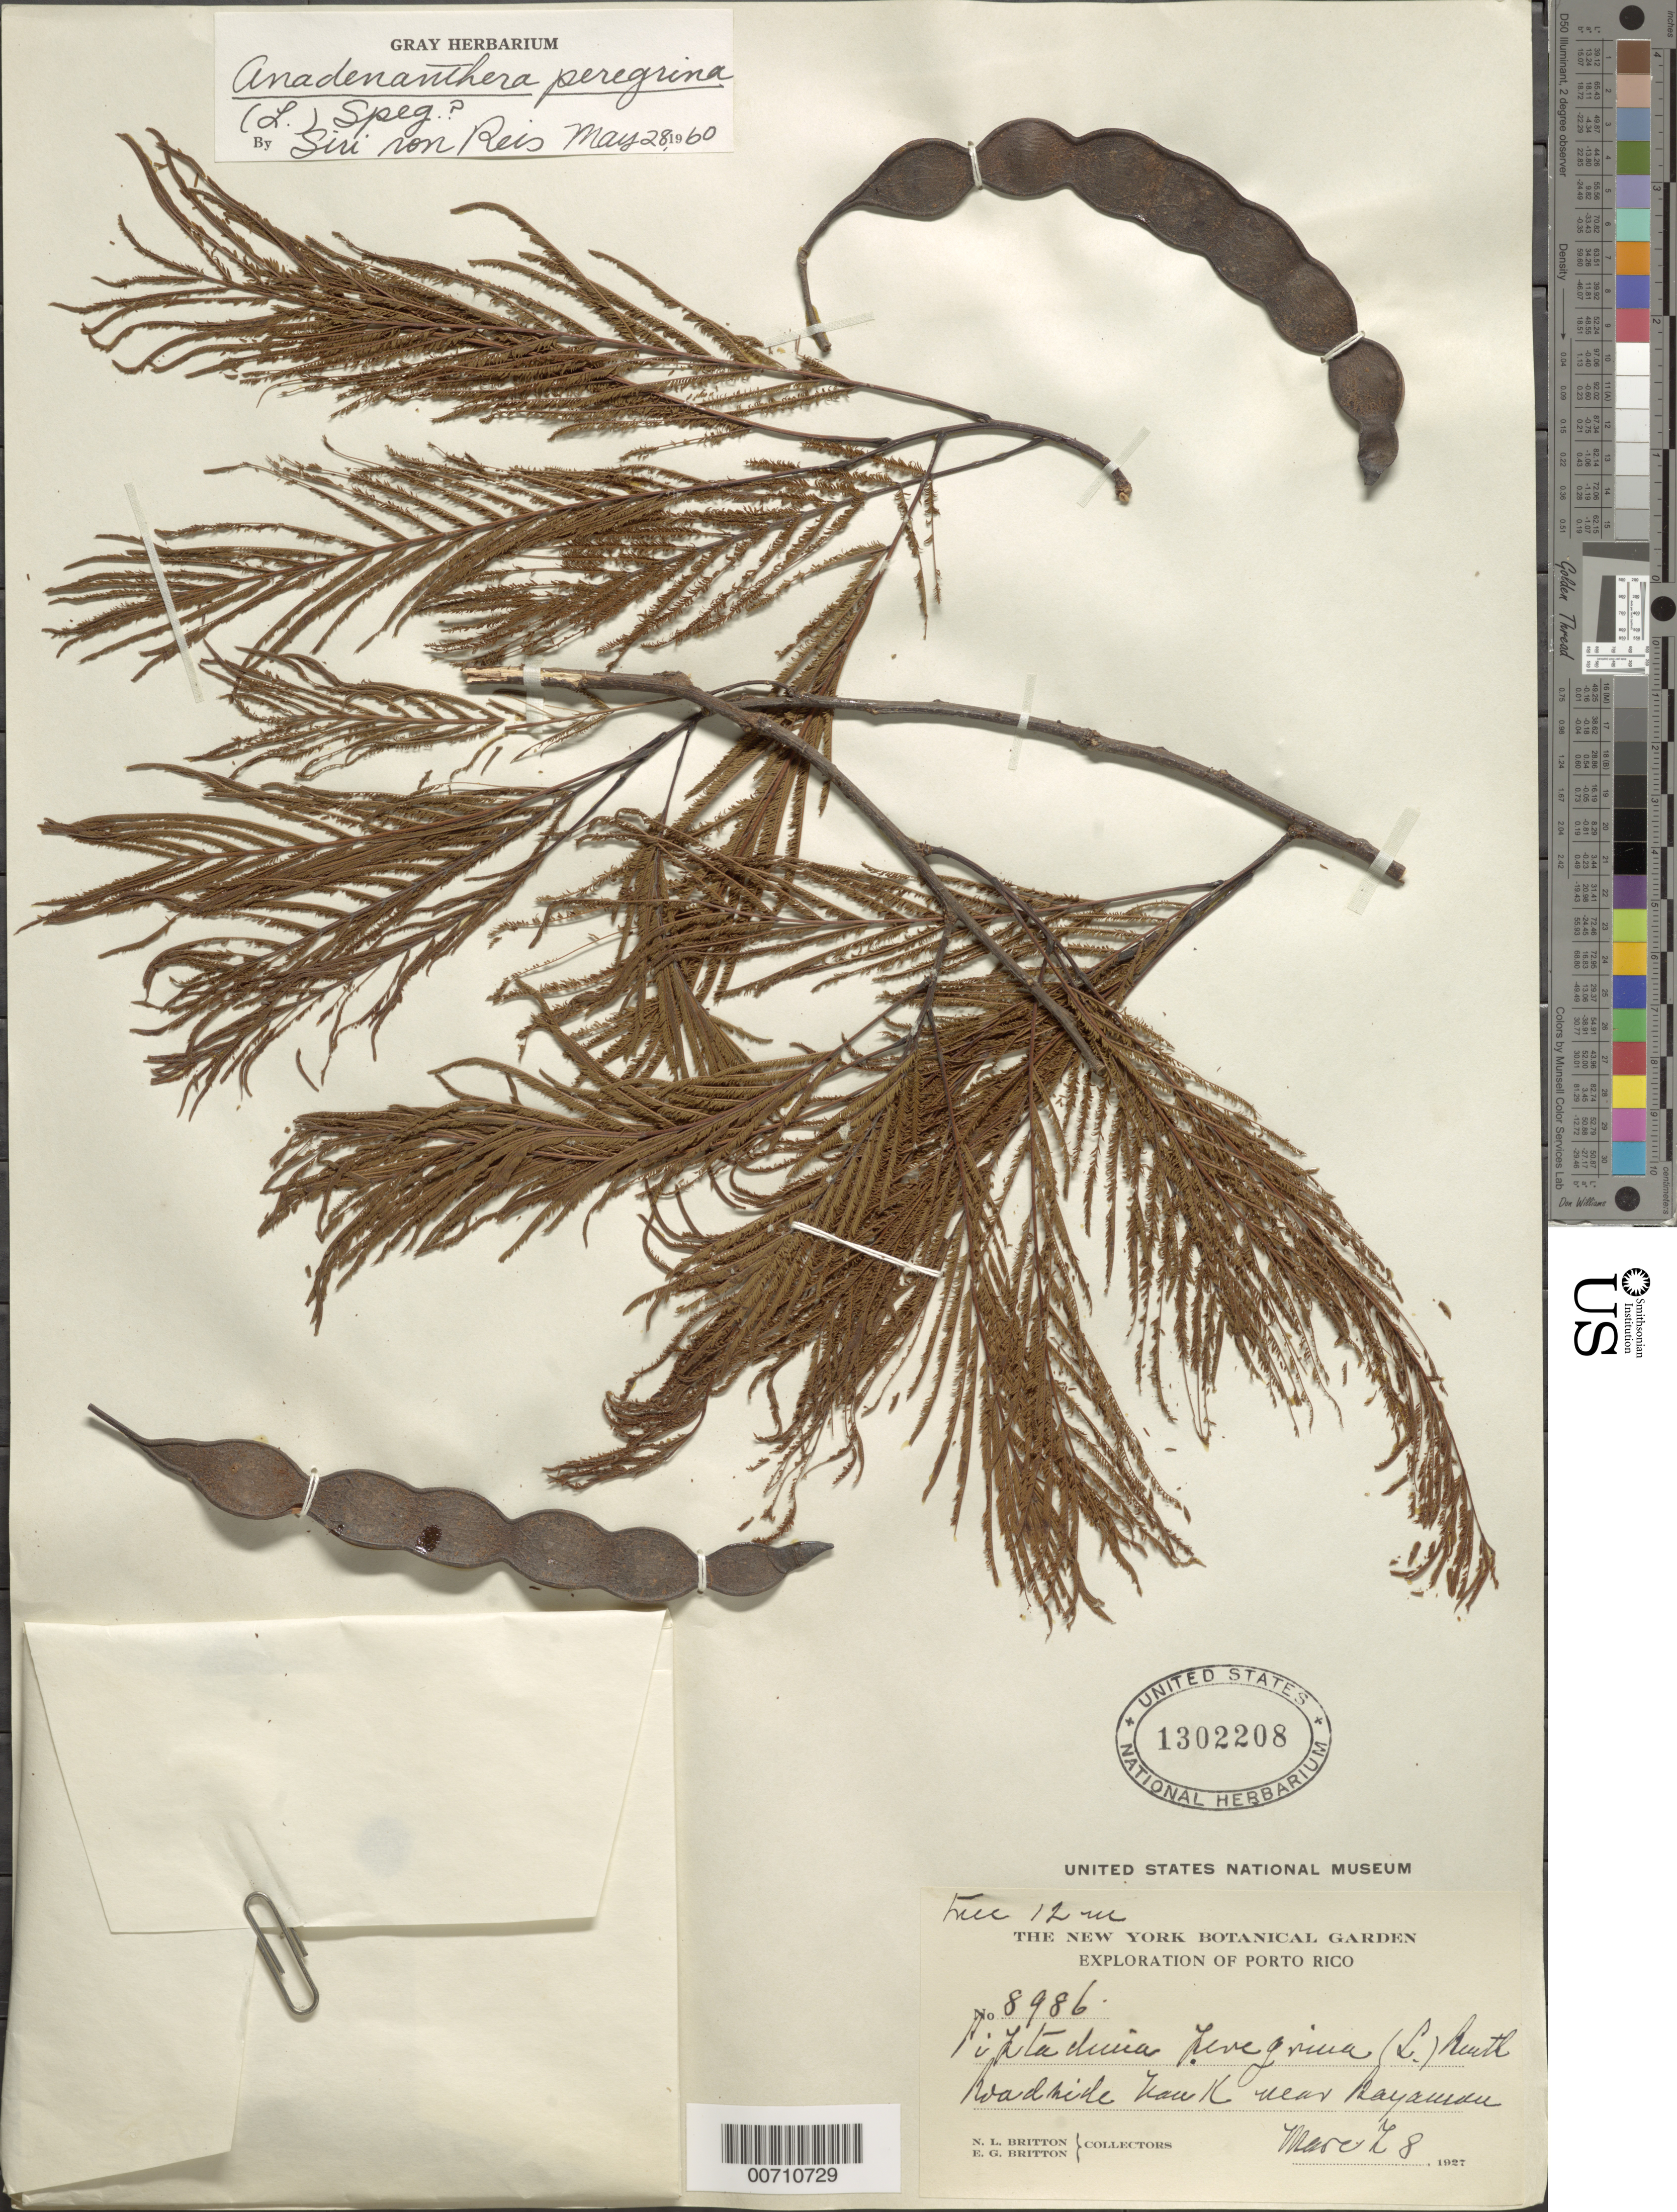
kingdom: Plantae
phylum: Tracheophyta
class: Magnoliopsida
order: Fabales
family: Fabaceae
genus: Anadenanthera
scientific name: Anadenanthera peregrina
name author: (L.) Speg.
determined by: Von Reis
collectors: N. Britton & E. G. Britton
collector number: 8986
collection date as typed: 08 Mar 1927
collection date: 1927-03-08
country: Puerto Rico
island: Greater Antilles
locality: Bayamon, near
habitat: Roadside bank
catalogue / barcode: US 1302208